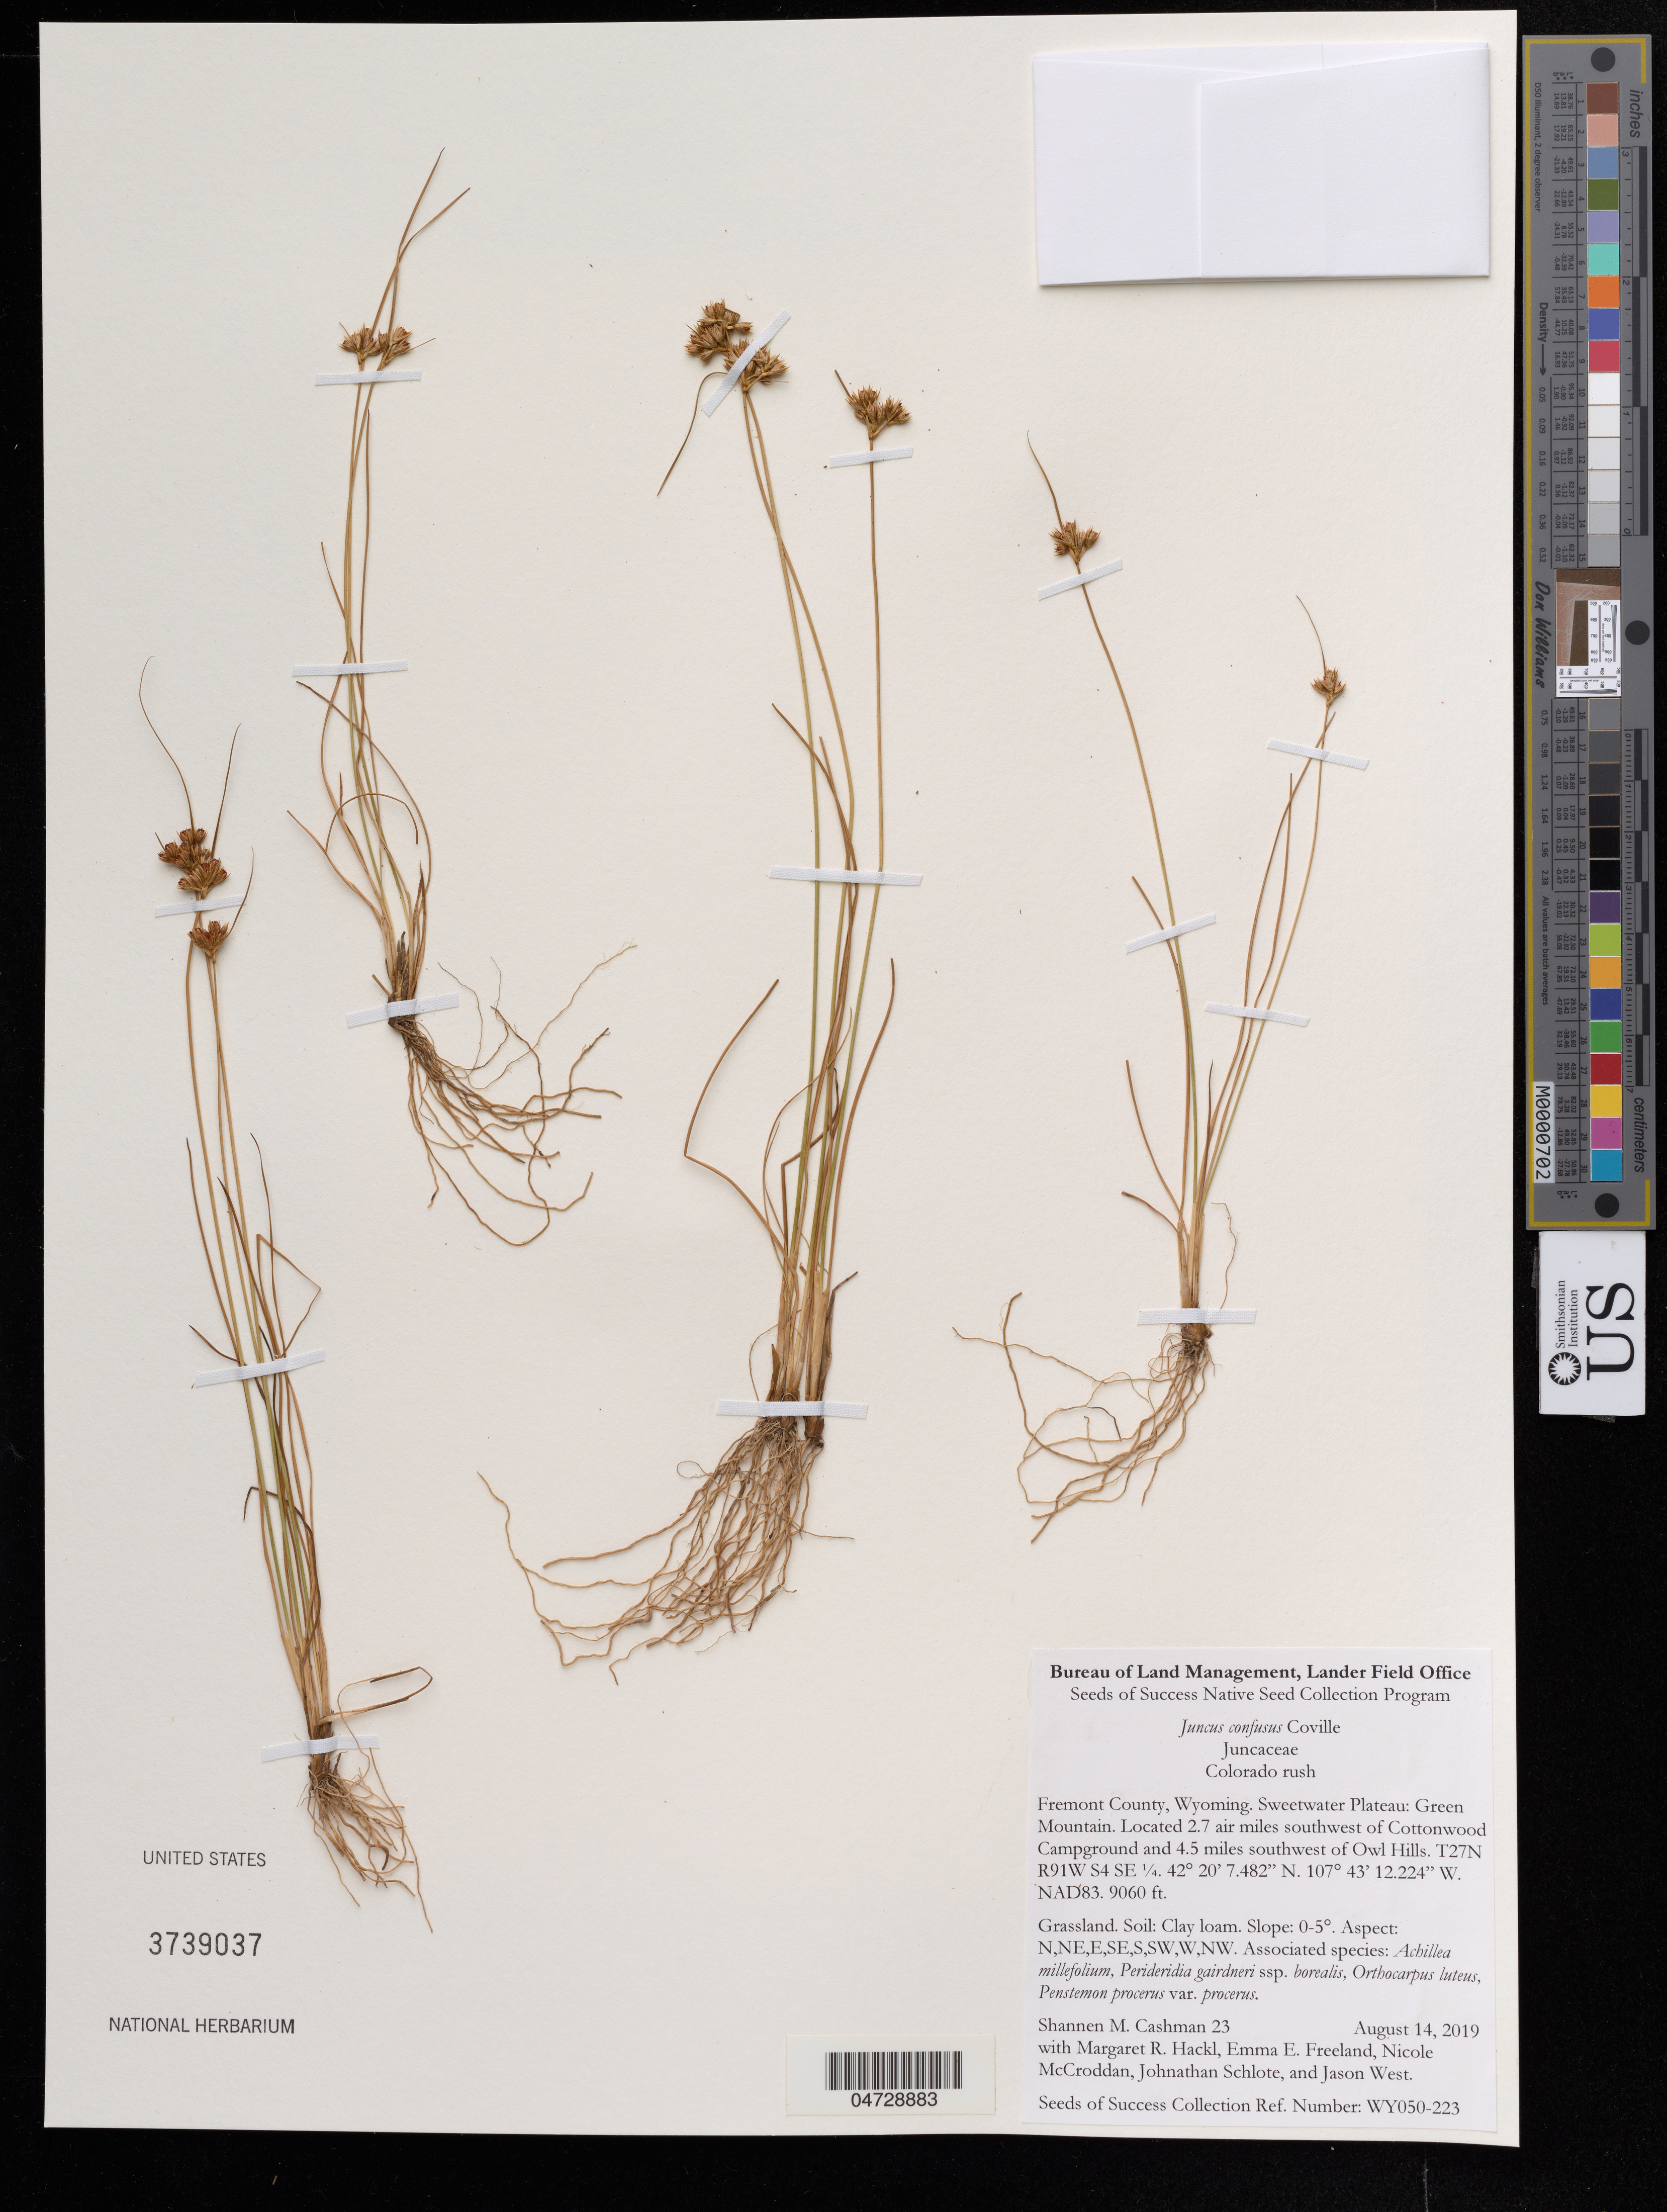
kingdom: Plantae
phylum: Tracheophyta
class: Liliopsida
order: Poales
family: Juncaceae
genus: Juncus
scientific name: Juncus confusus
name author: Coville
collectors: S. Cashman, M. Hackl, E. Freeland & et al.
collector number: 23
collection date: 2019-08-14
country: United States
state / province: Wyoming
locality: Fremont County, Sweetwater Plateau: Green Mountain. Located 2.7 air miles southwest of Cottonwood Campground and 4.5 miles southwest of Owl Hills. T27N R91W S4 SE ¼.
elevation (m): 2761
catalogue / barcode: US 3739037